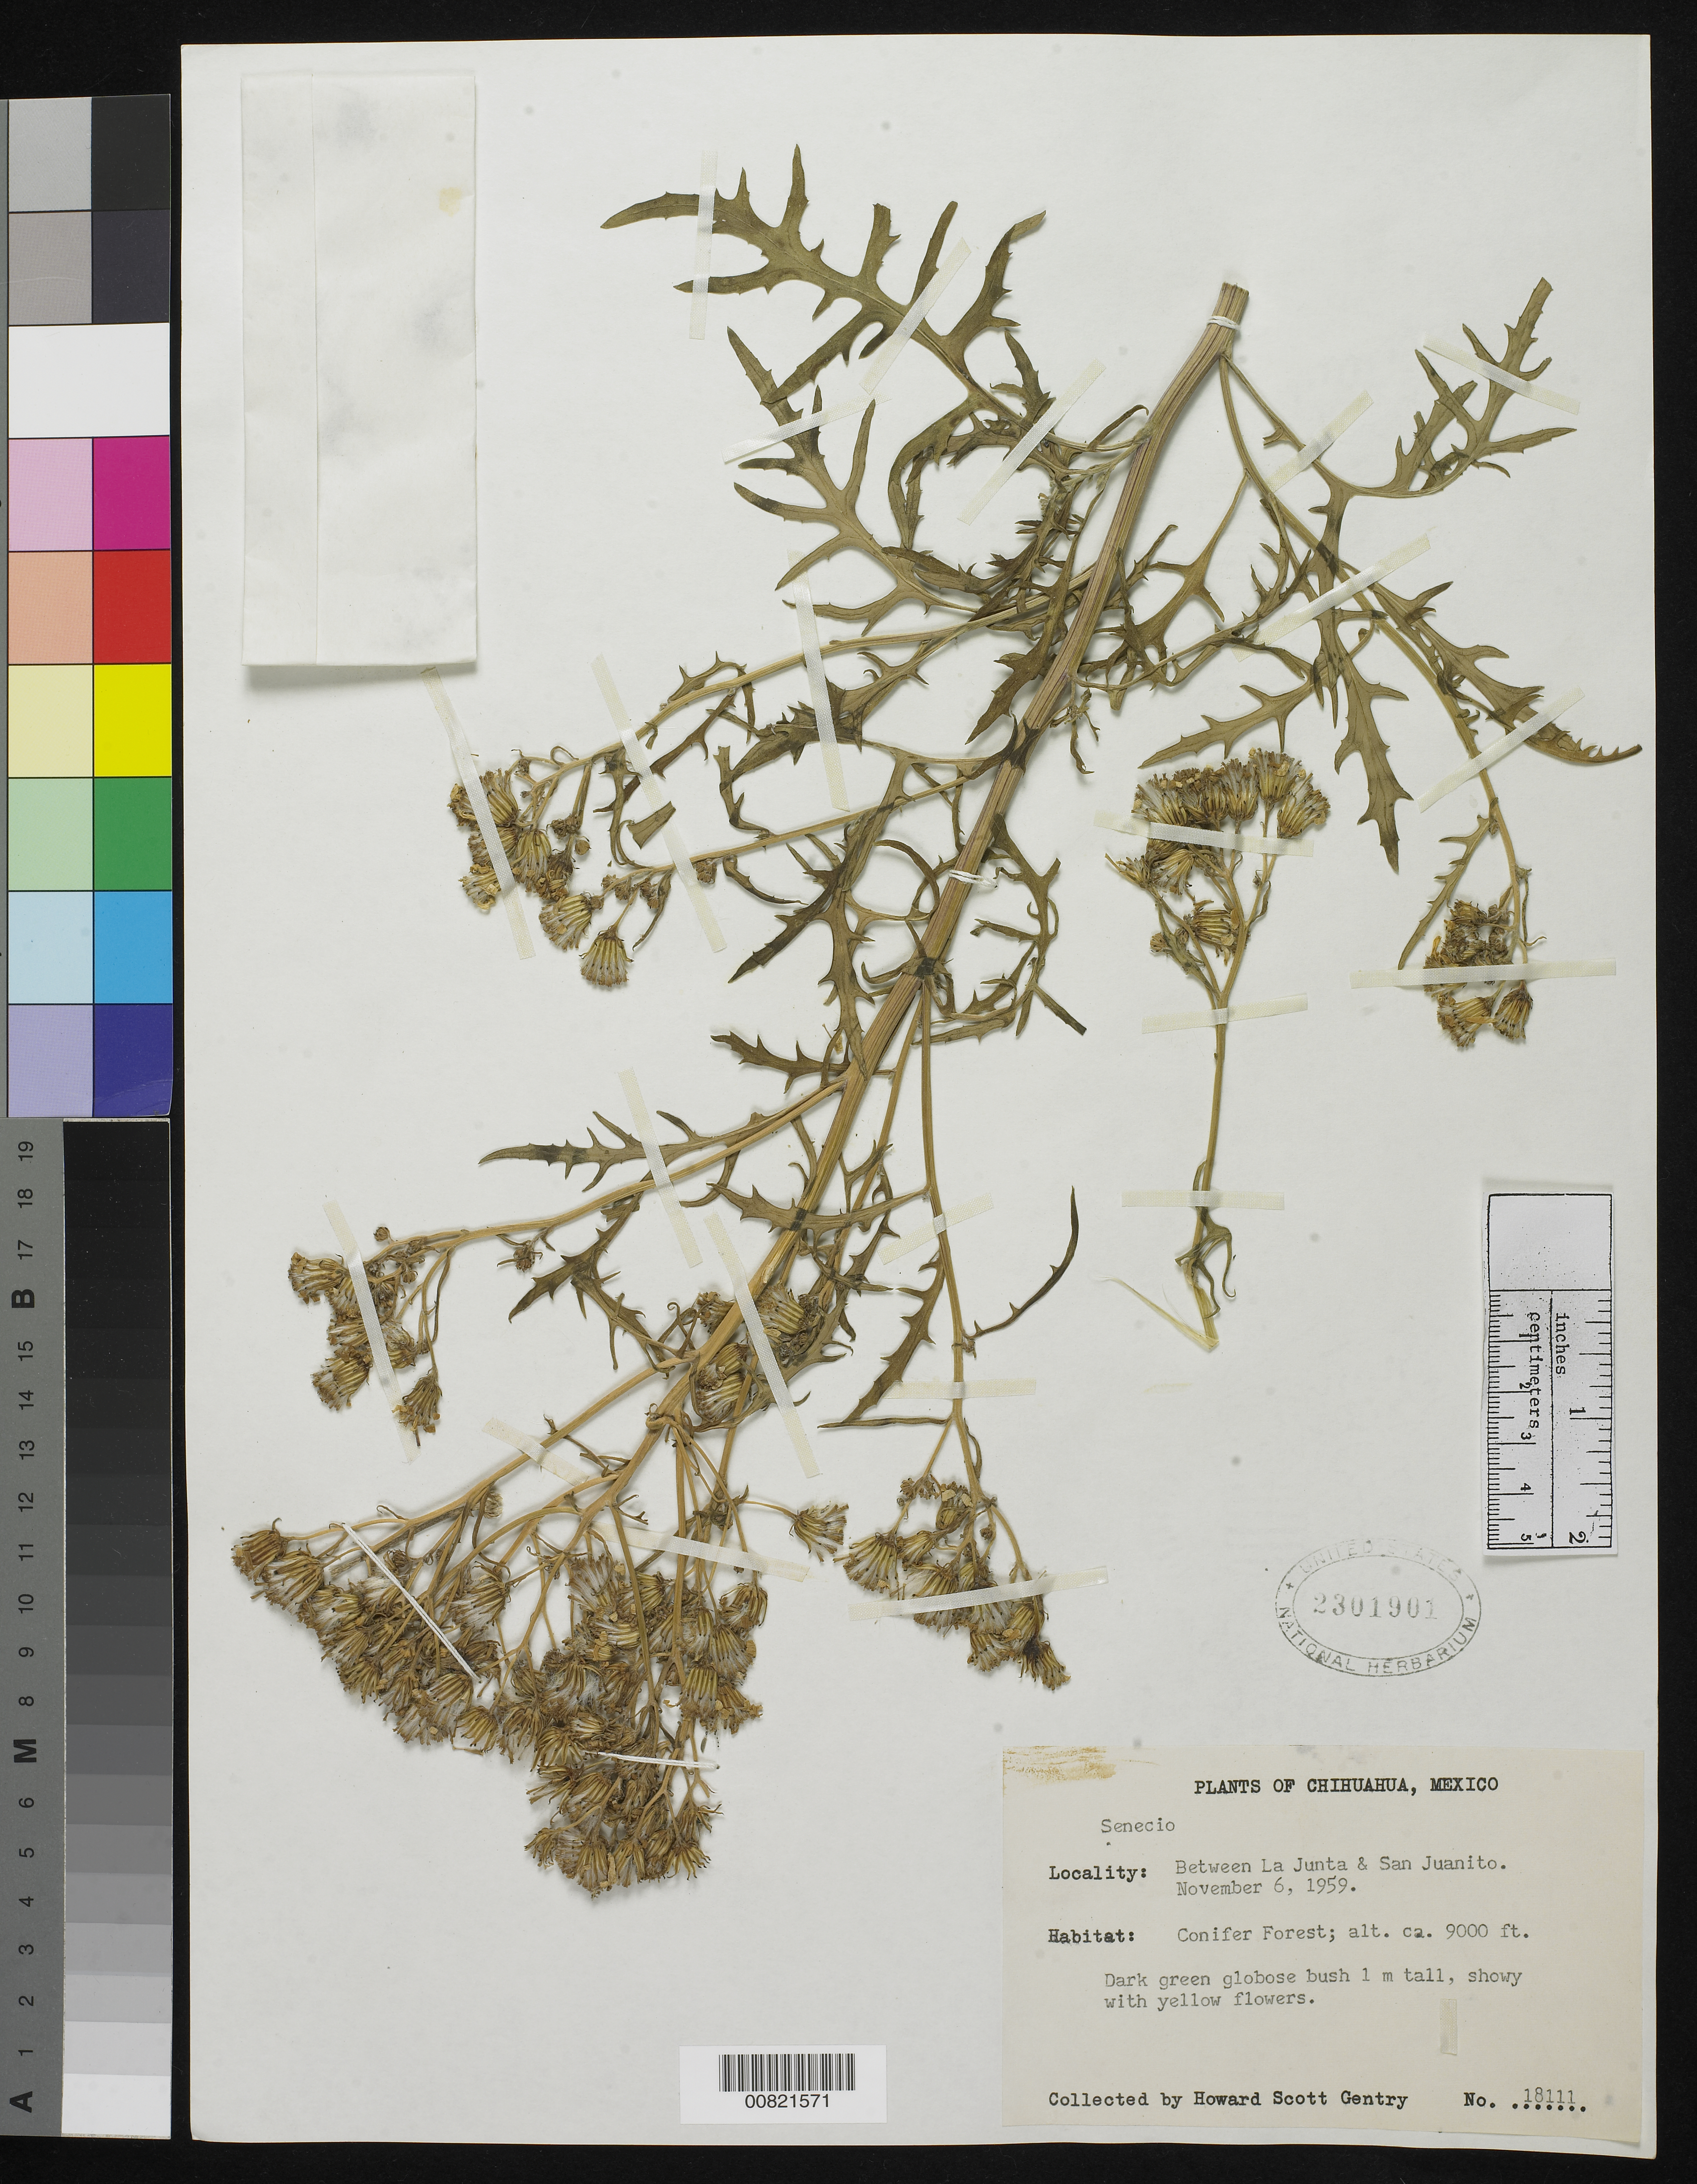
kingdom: Plantae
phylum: Tracheophyta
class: Magnoliopsida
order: Asterales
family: Asteraceae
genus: Senecio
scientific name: Senecio sp.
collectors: H. S. Gentry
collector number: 18111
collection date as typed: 06 Nov 1959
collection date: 1959-11-06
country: Mexico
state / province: Chihuahua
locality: Between La Junta and San Juanito, Chihuahua.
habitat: Conifer Forest.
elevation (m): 2743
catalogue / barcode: US 2301901